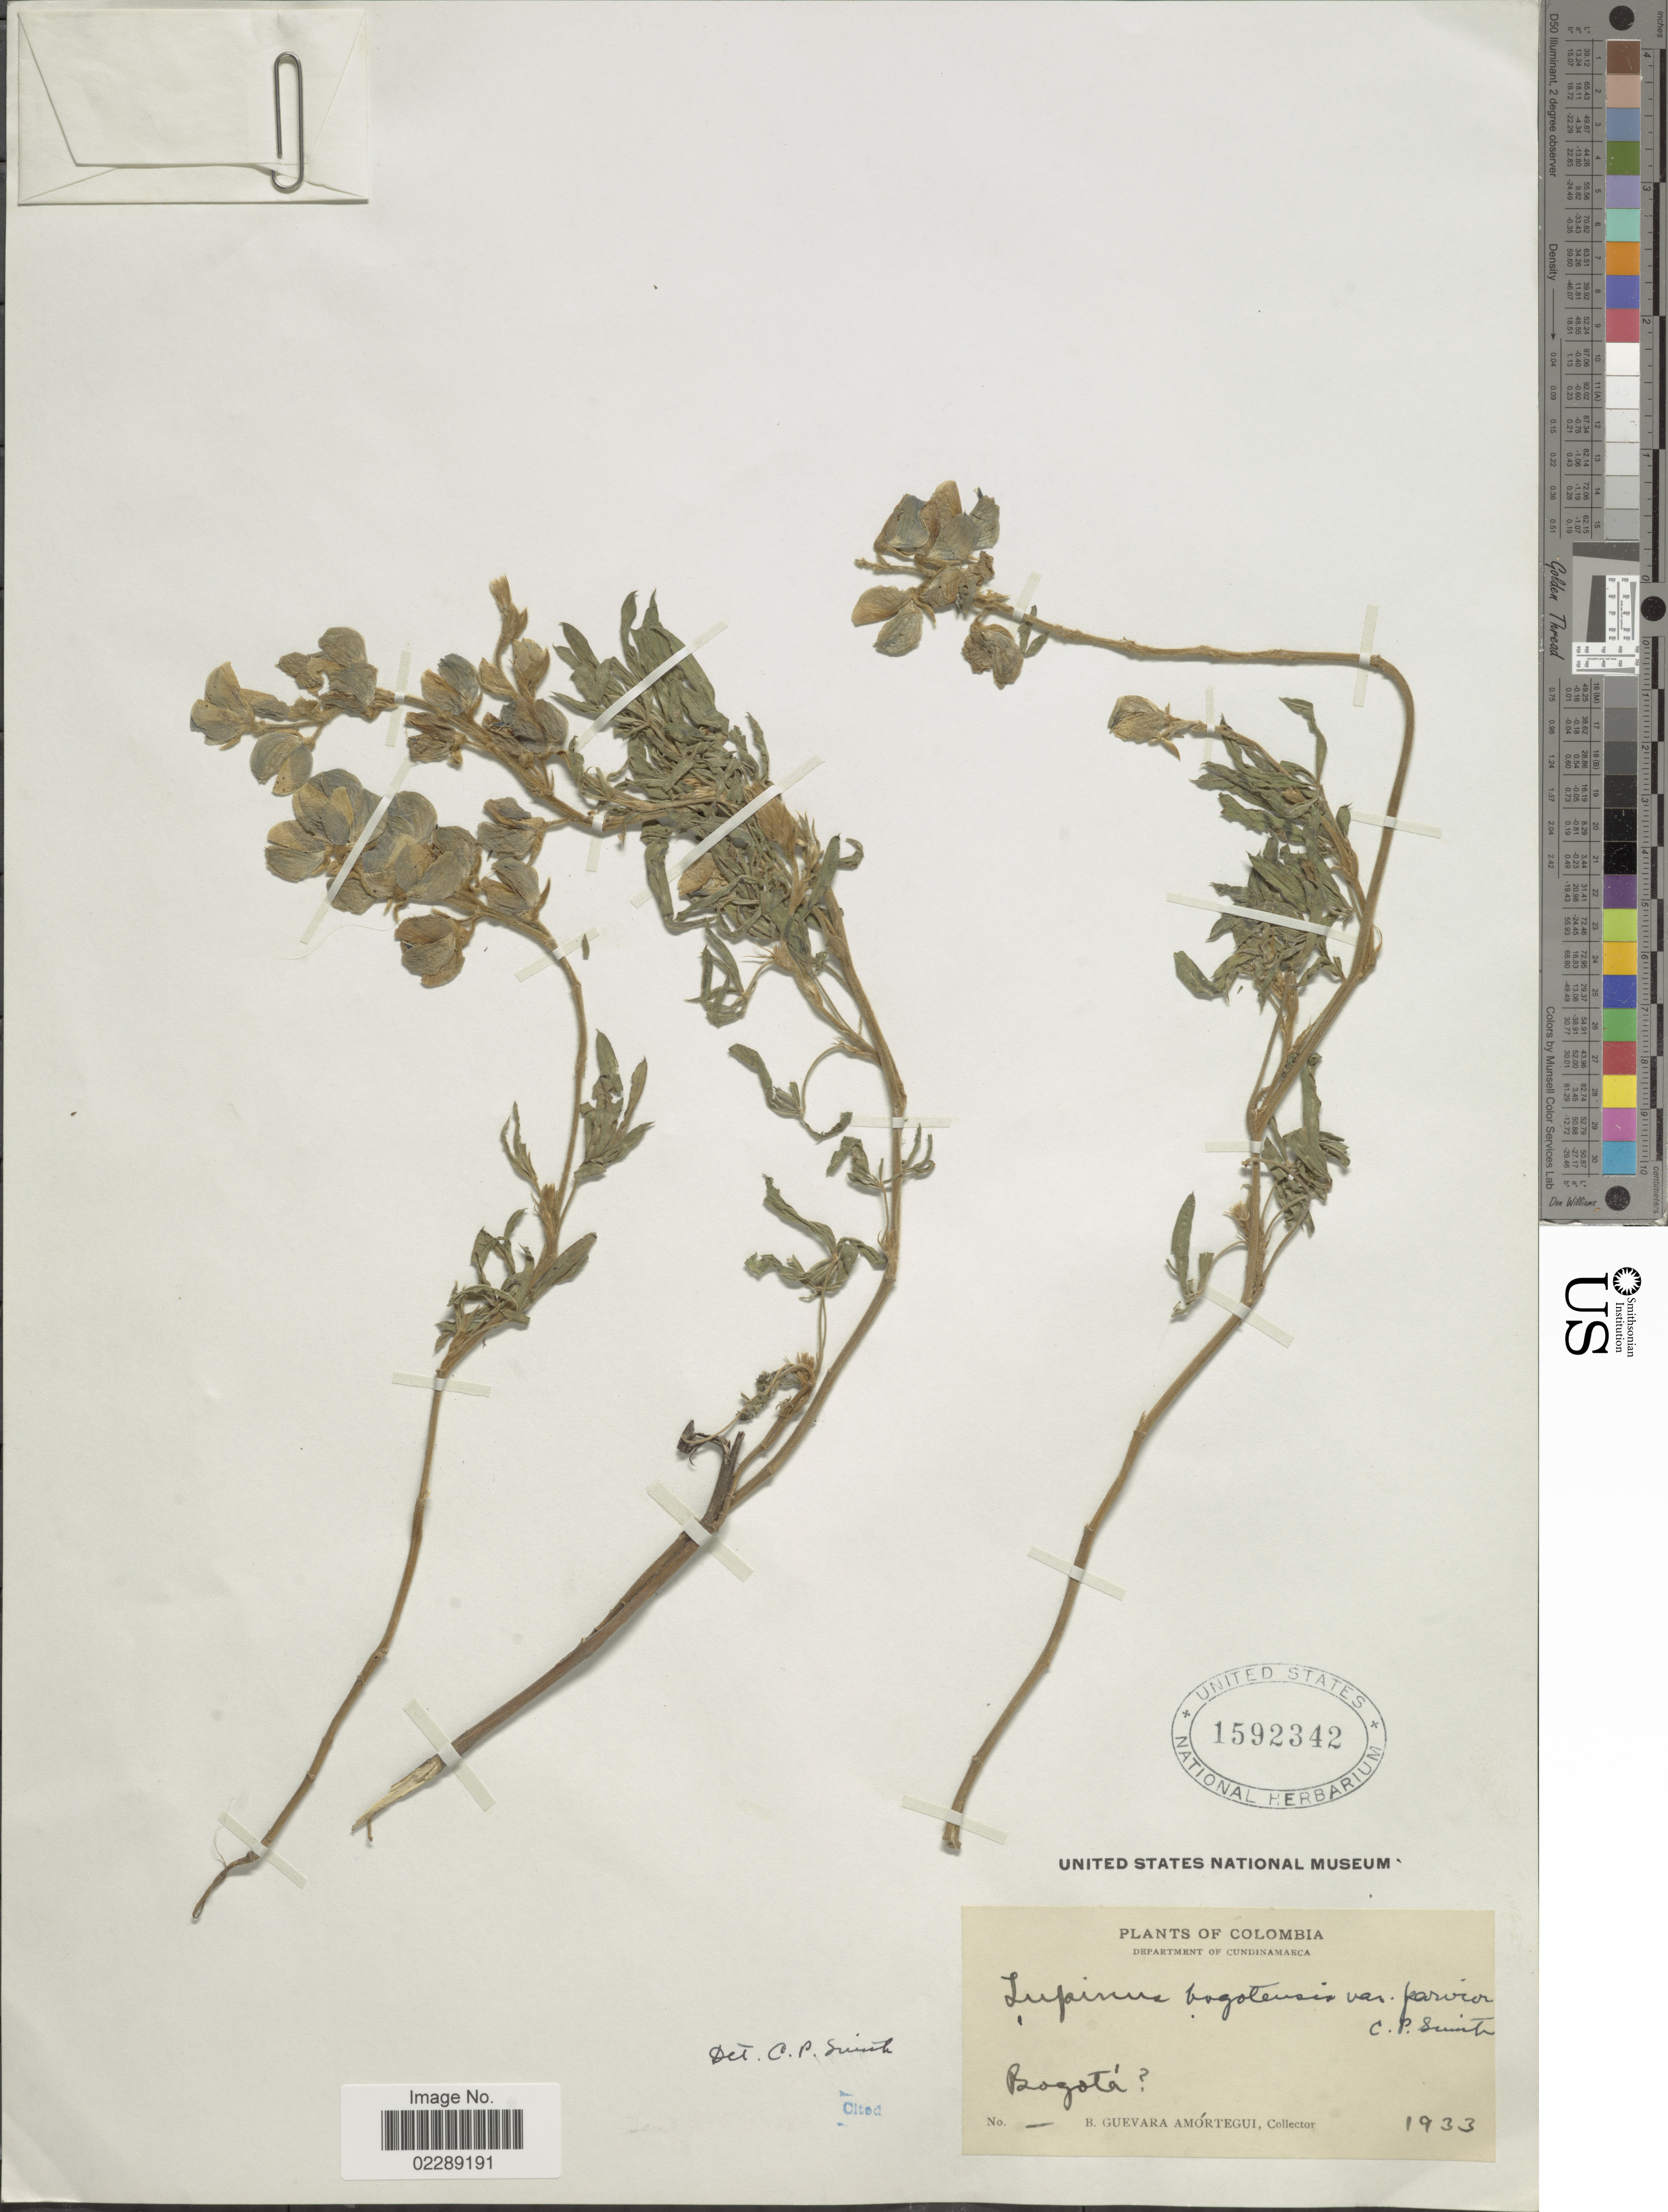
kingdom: Plantae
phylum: Tracheophyta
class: Magnoliopsida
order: Fabales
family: Fabaceae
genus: Lupinus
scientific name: Lupinus amandus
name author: C.P. Sm.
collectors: B. Guevara Amortegui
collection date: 1933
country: Colombia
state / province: Cundinamarca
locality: Department of Cundinamarca. Bogotá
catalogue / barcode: US 1592342